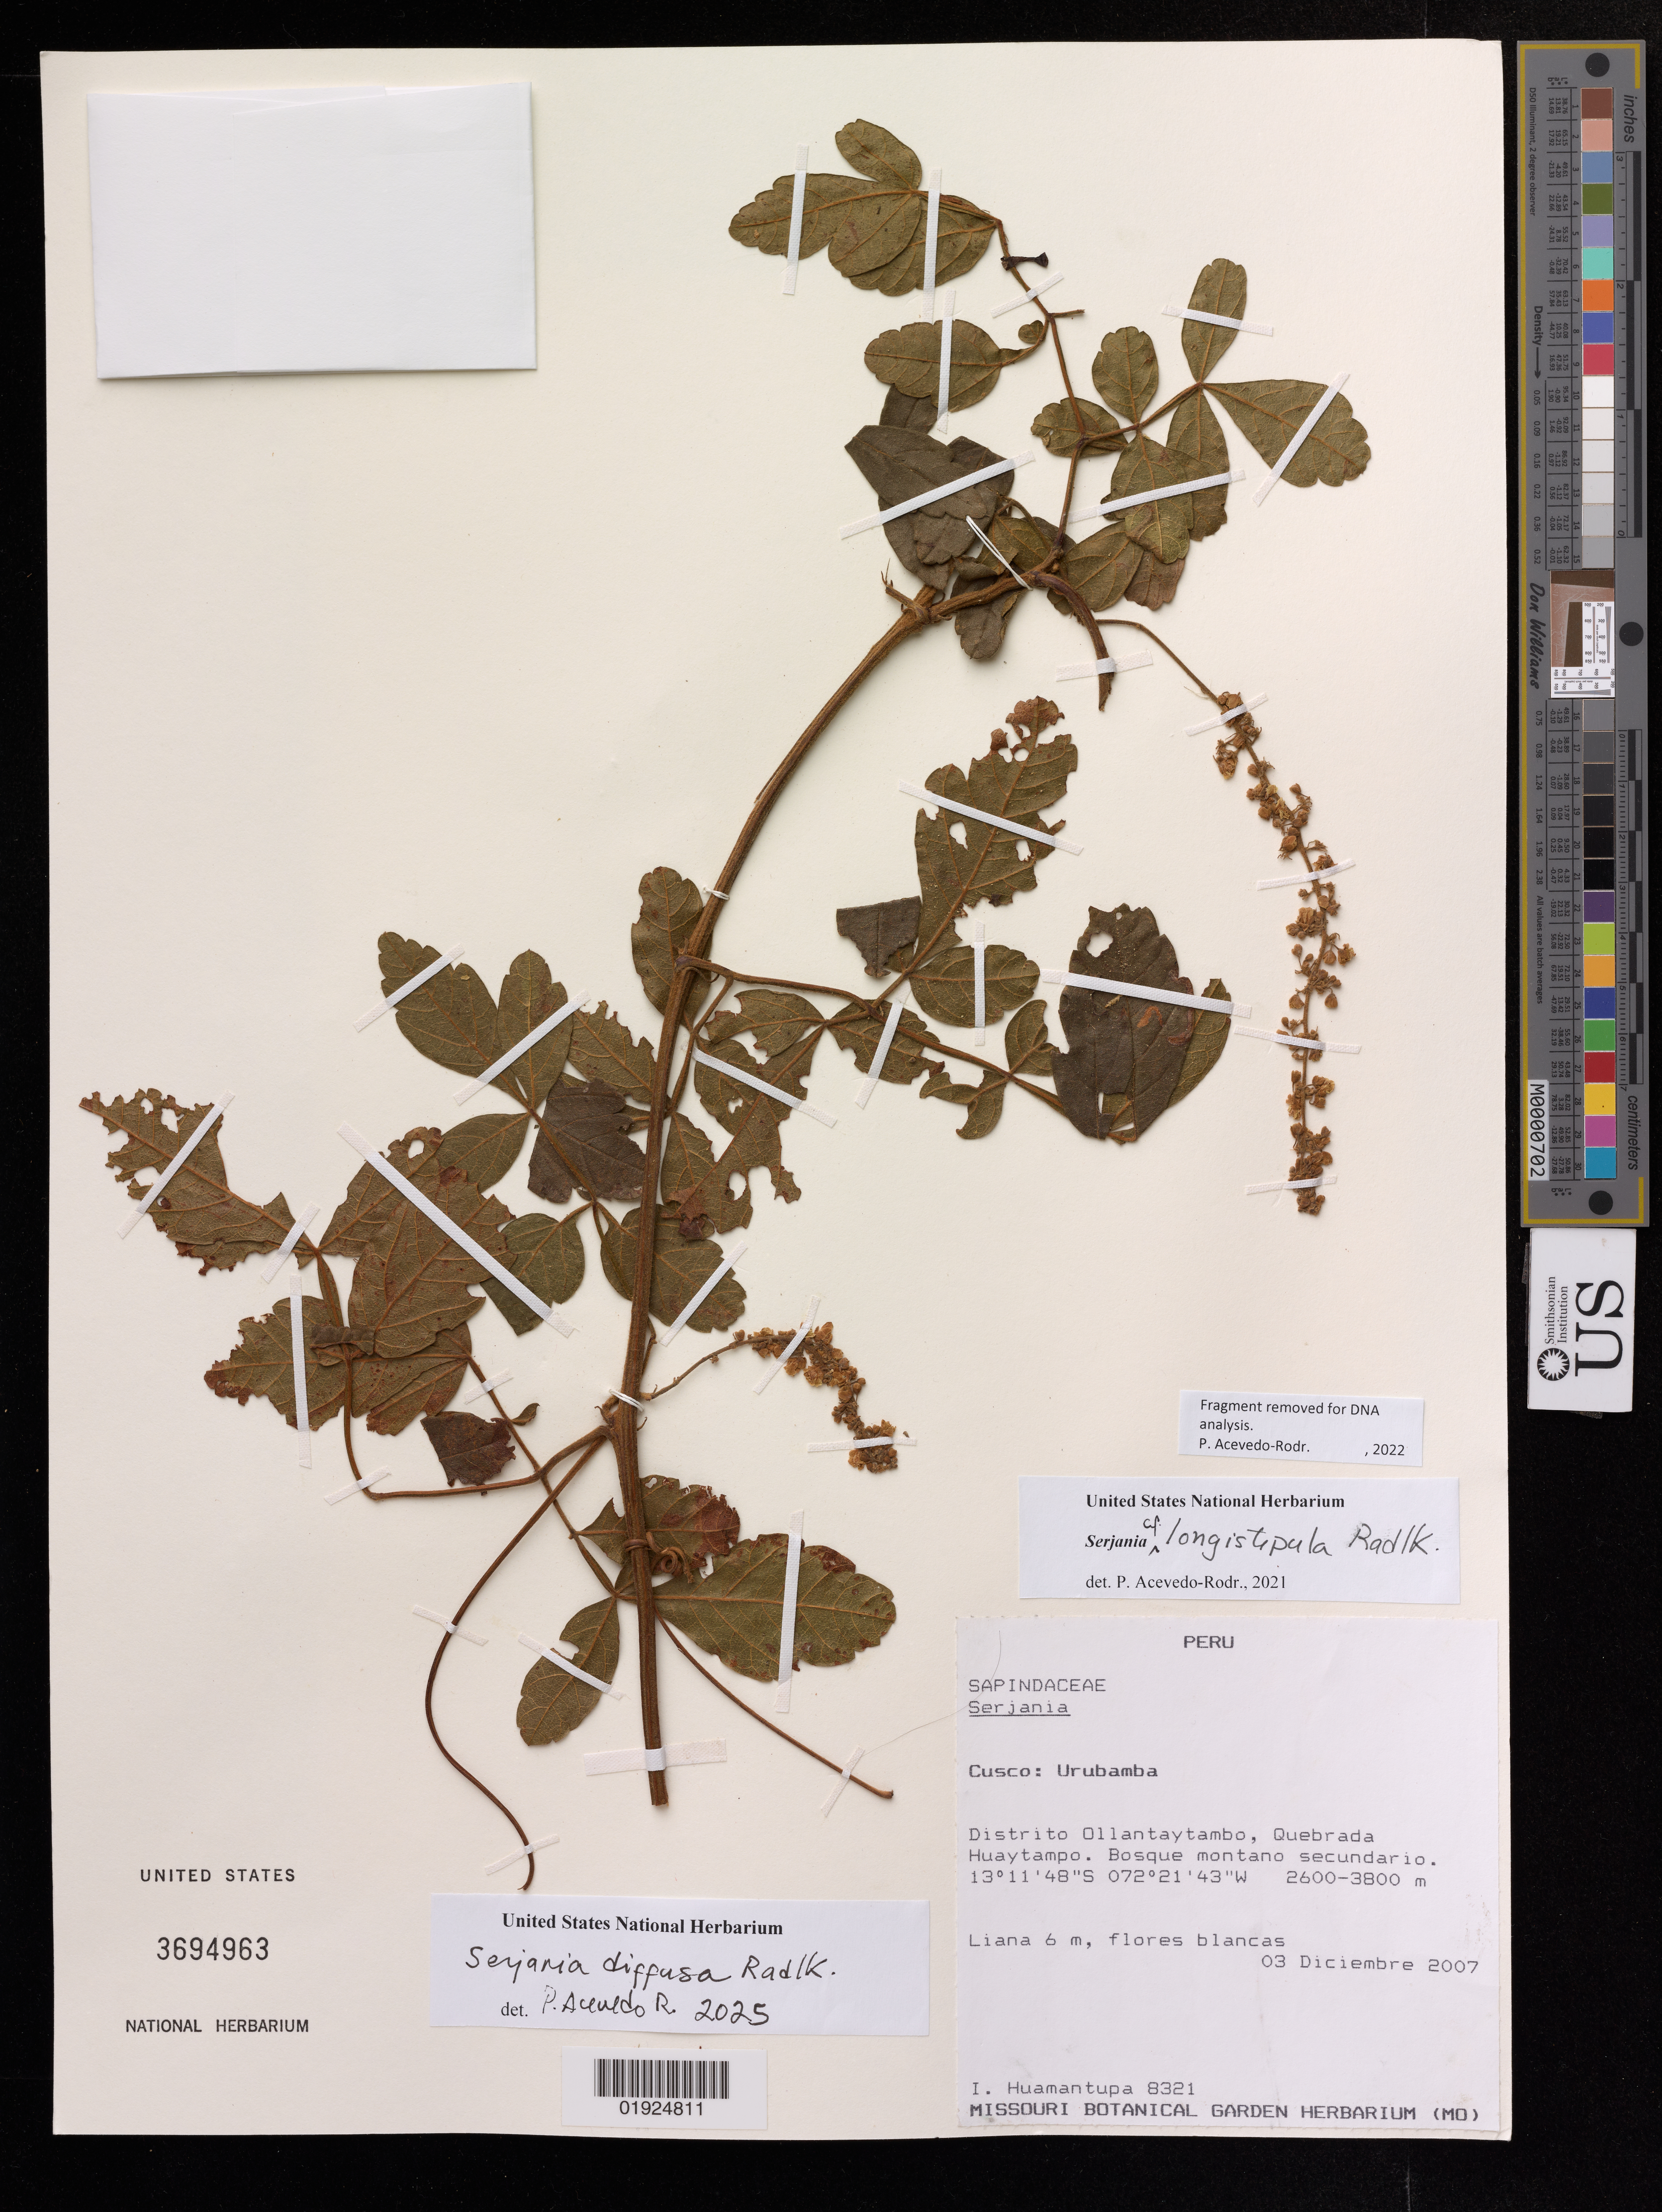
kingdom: Plantae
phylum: Tracheophyta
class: Magnoliopsida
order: Sapindales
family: Sapindaceae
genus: Serjania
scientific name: Serjania diffusa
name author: Radlk.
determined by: Acevedo-Rodriguez, P., (US), Smithsonian Institution - National Museum of Natural History (UNITED STATES)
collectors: I. Huamantupa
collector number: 8321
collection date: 2007-12-03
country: Peru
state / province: Cusco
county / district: Urubamba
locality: Distrito Ollantaytambo, Quebrada Huaytampo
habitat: Bosque montano secundario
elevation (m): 2600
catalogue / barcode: US 3694963